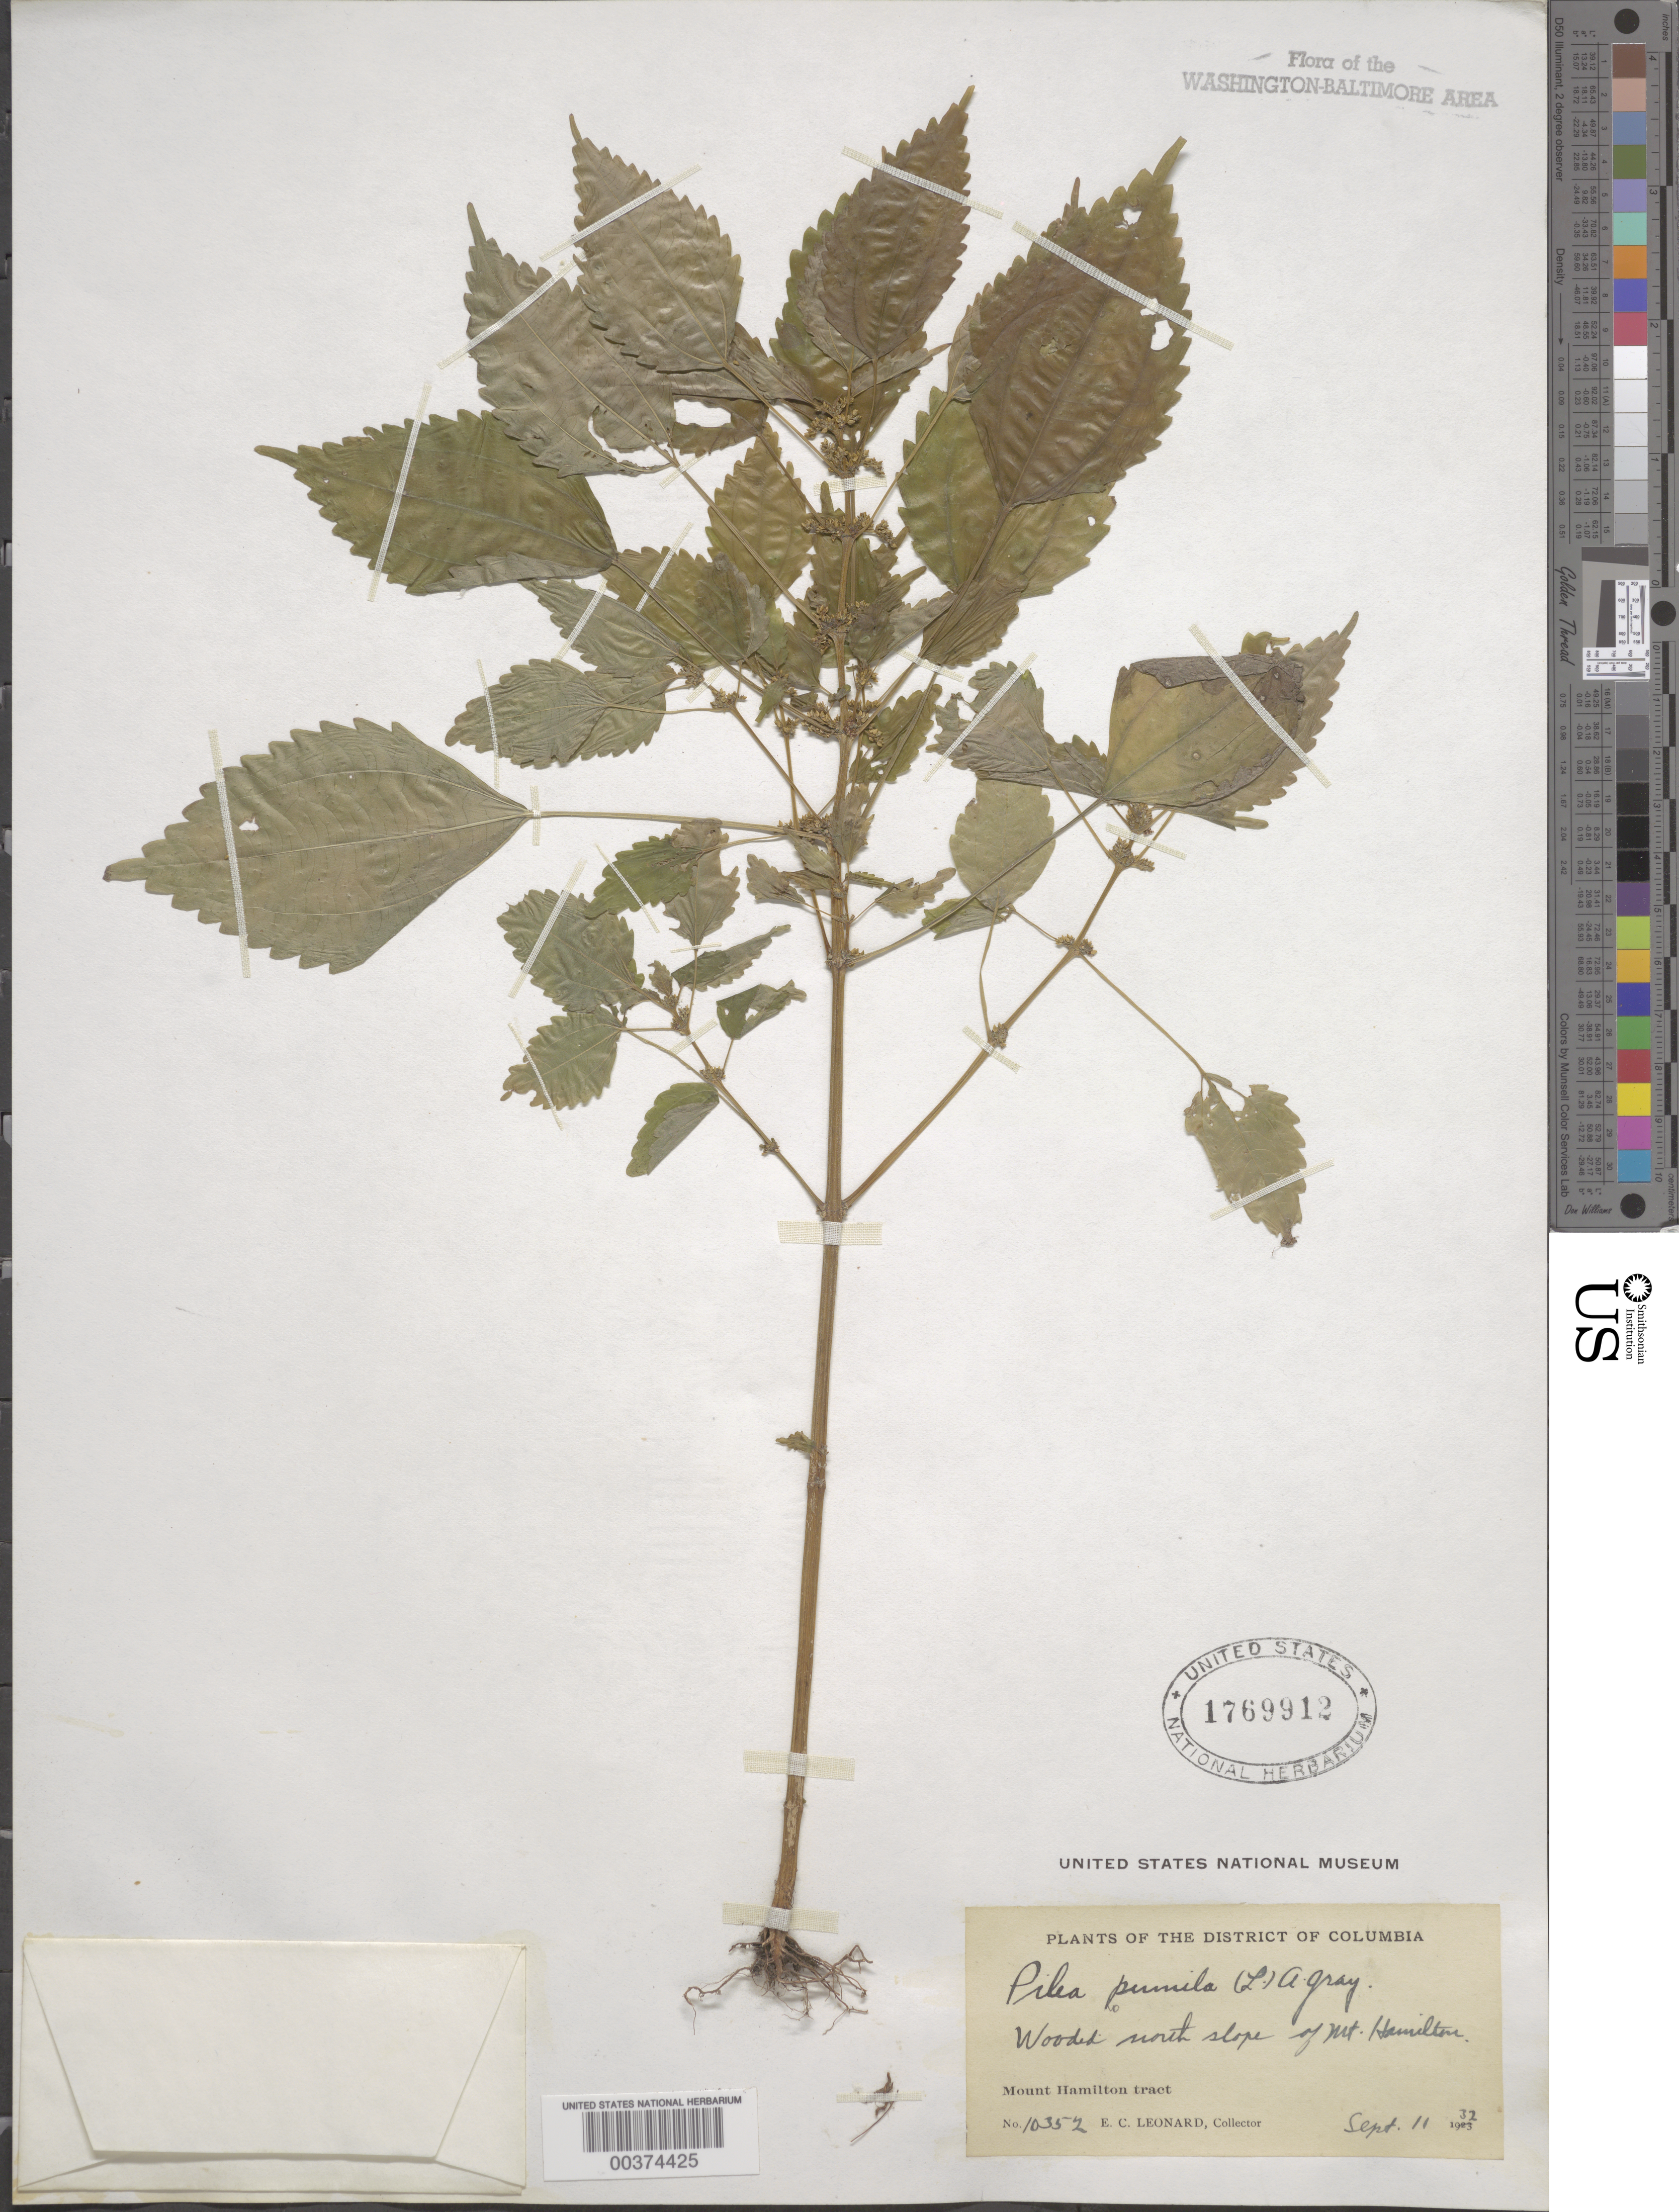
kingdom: Plantae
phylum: Tracheophyta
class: Magnoliopsida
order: Rosales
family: Urticaceae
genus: Pilea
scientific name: Pilea pumila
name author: (L.) A. Gray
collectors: E. C. Leonard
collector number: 10352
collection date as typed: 11 Sep 1932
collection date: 1932-09-11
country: United States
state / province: District of Columbia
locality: Mount Hamilton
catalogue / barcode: US 1769912